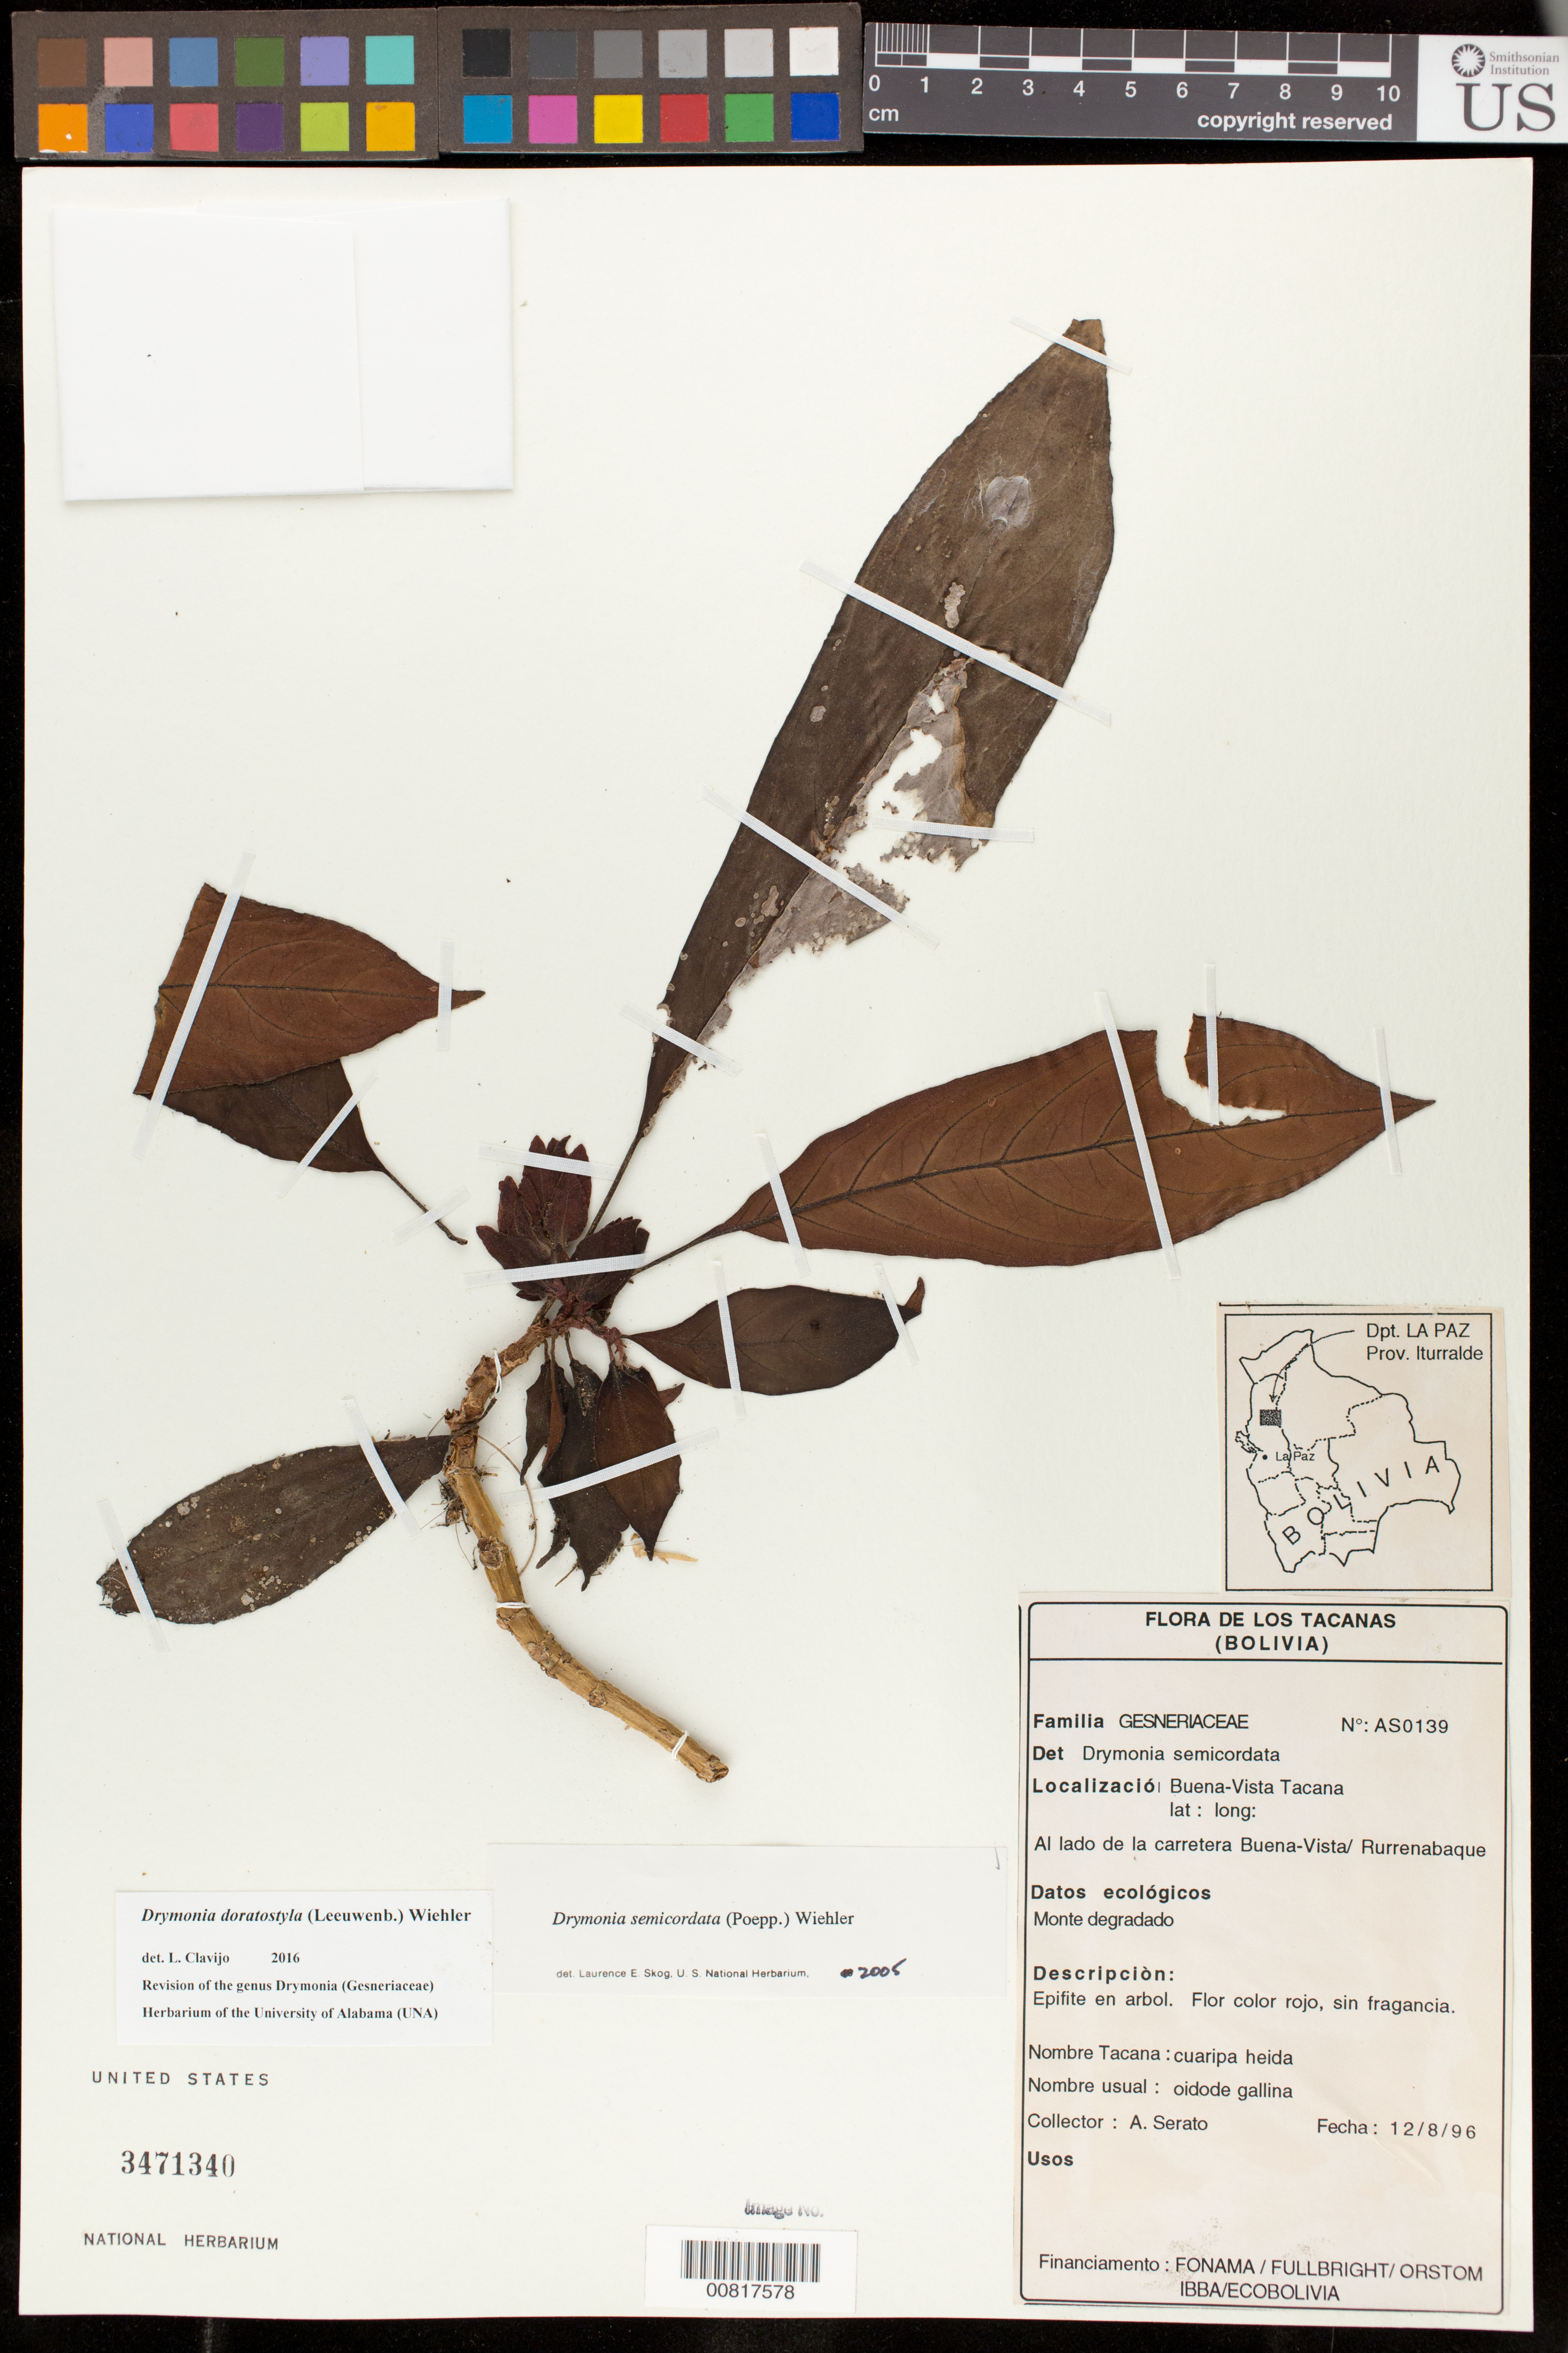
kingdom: Plantae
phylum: Tracheophyta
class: Magnoliopsida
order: Lamiales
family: Gesneriaceae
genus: Drymonia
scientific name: Drymonia doratostyla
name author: (Leeuwenb.) Wiehler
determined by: Clavijo, L.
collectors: A. Serato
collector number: AS0 139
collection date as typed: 12 Aug 1996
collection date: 1996-08-12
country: Bolivia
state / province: La Paz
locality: Buena-Vista Tacana, al lado de la carretera Buena-Vista/Rurrenabaque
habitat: Monte degradado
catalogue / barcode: US 3471340